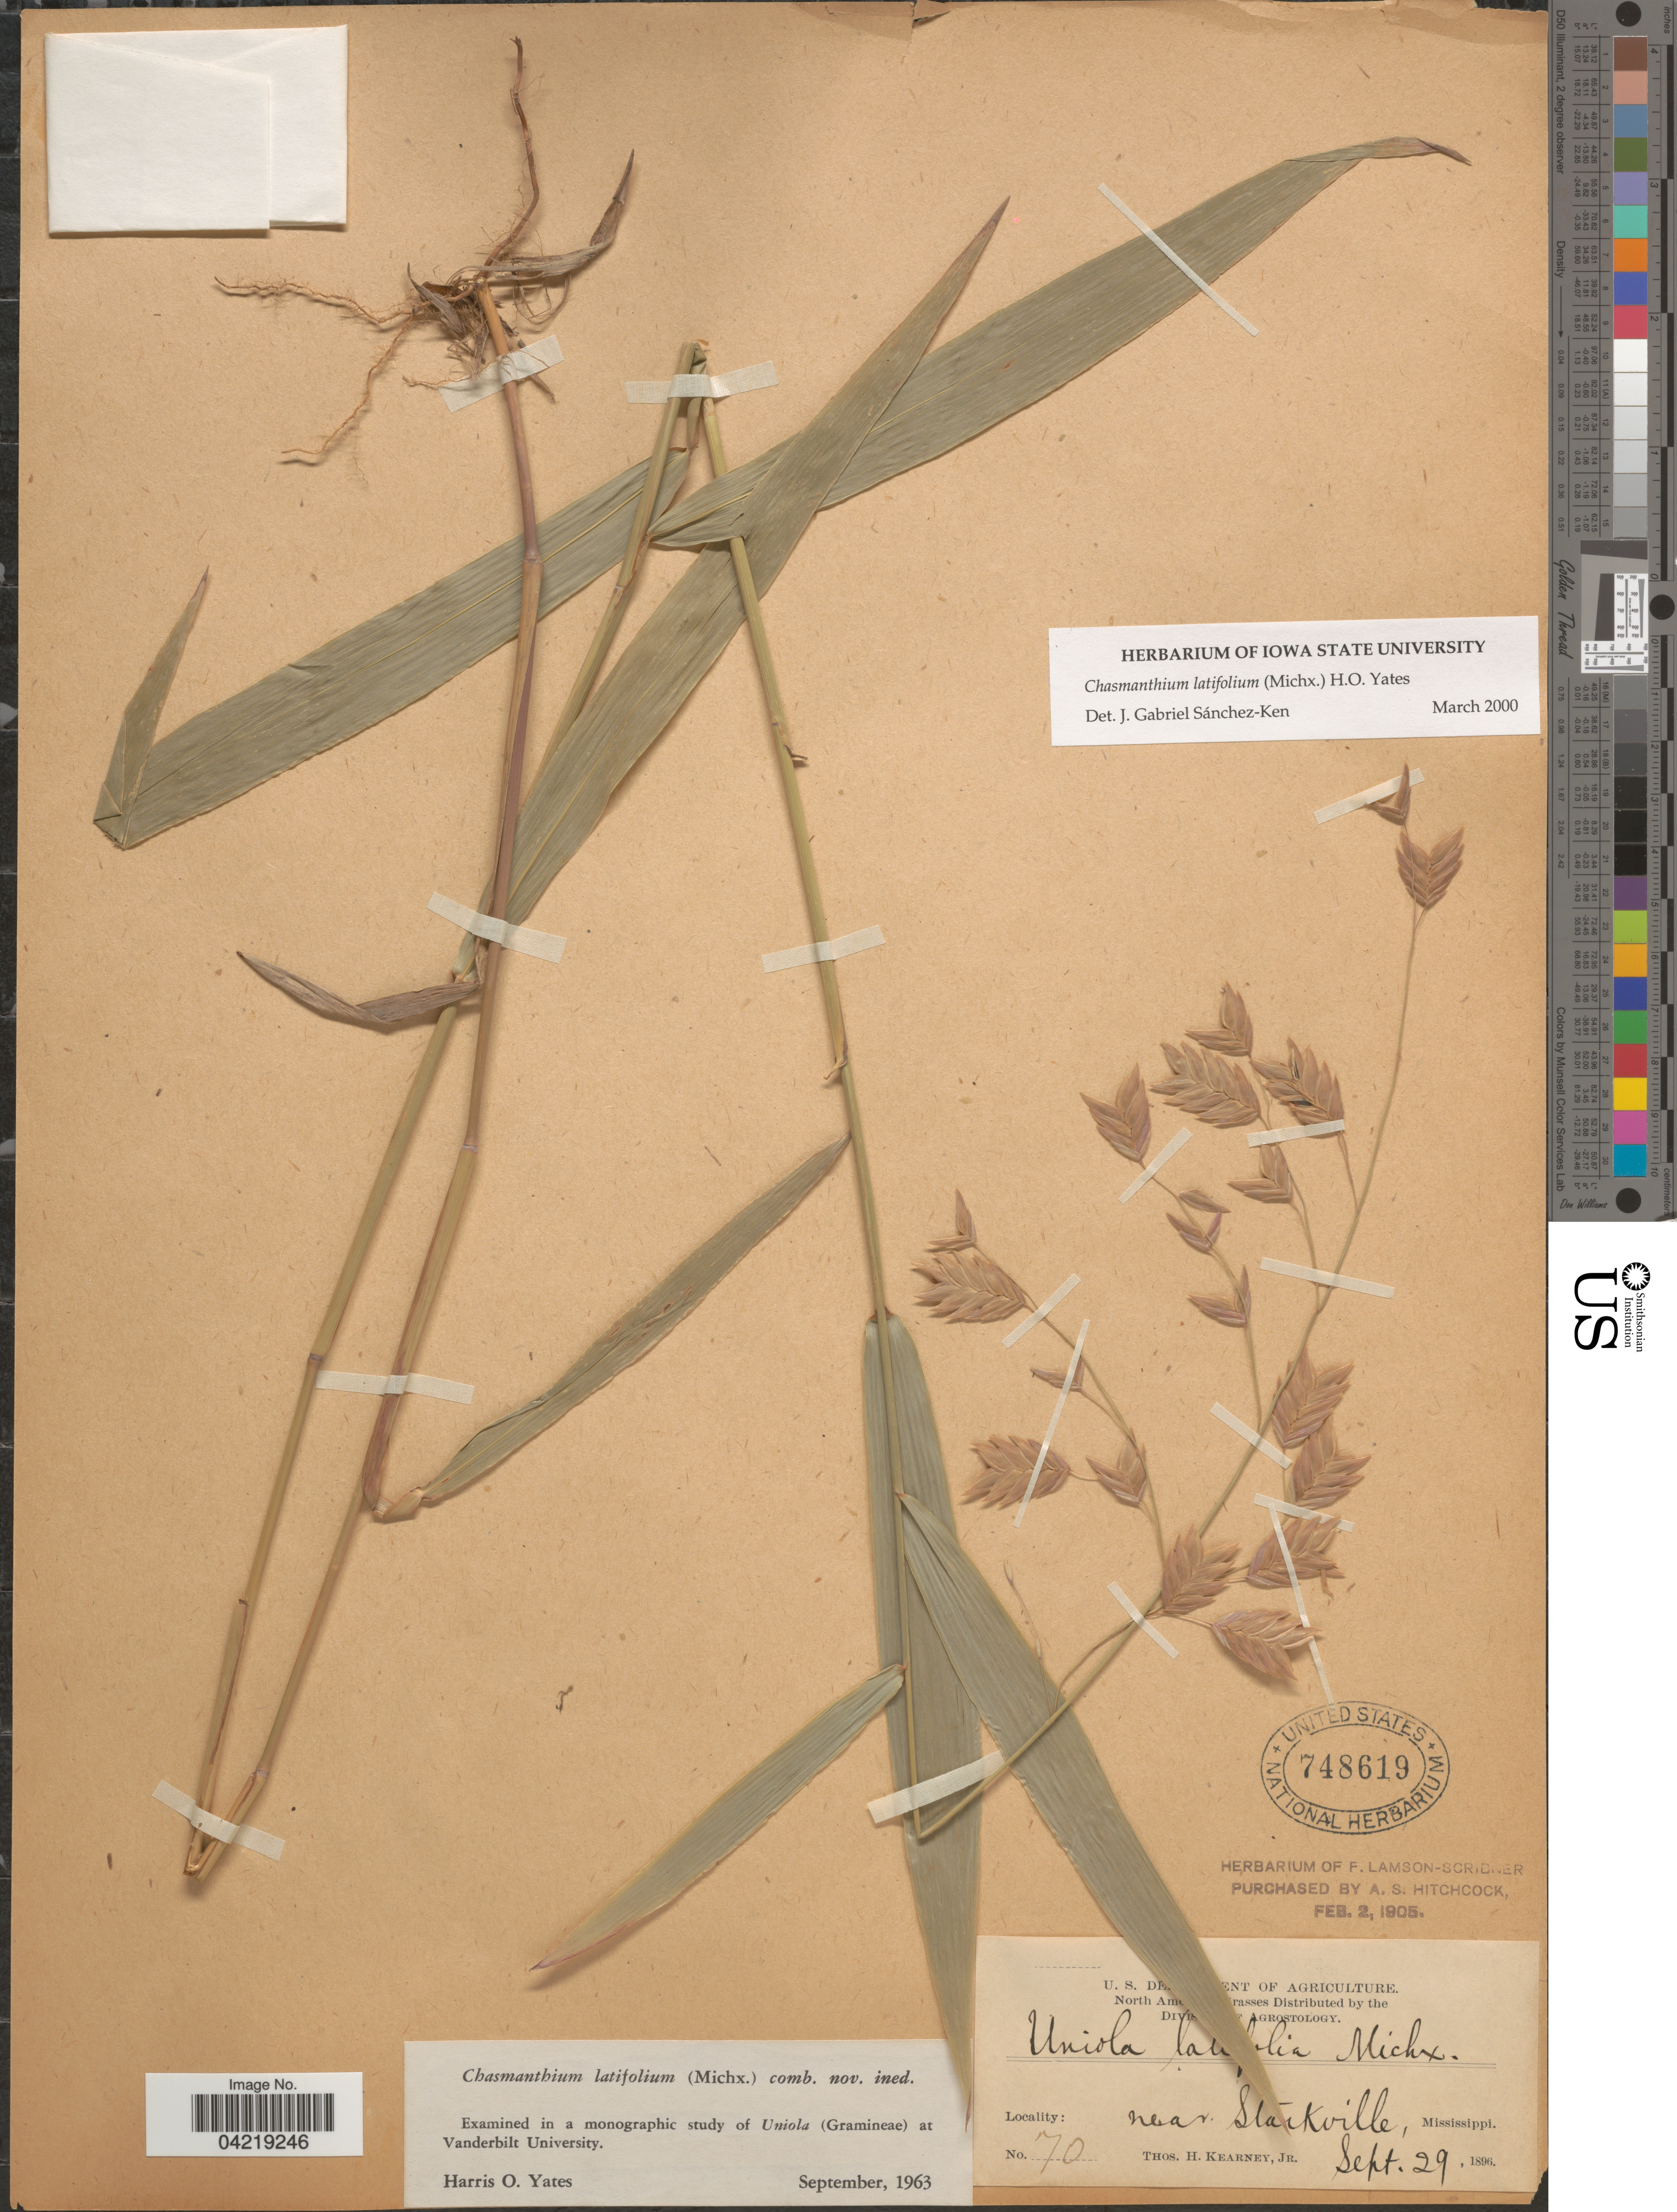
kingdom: Plantae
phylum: Tracheophyta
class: Liliopsida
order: Poales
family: Poaceae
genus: Chasmanthium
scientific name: Chasmanthium latifolium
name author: (Michx.) H.O. Yates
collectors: T. H. Kearney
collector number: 70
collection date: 1896-09-29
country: United States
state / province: Mississippi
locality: Near Starkville.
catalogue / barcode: US 748619